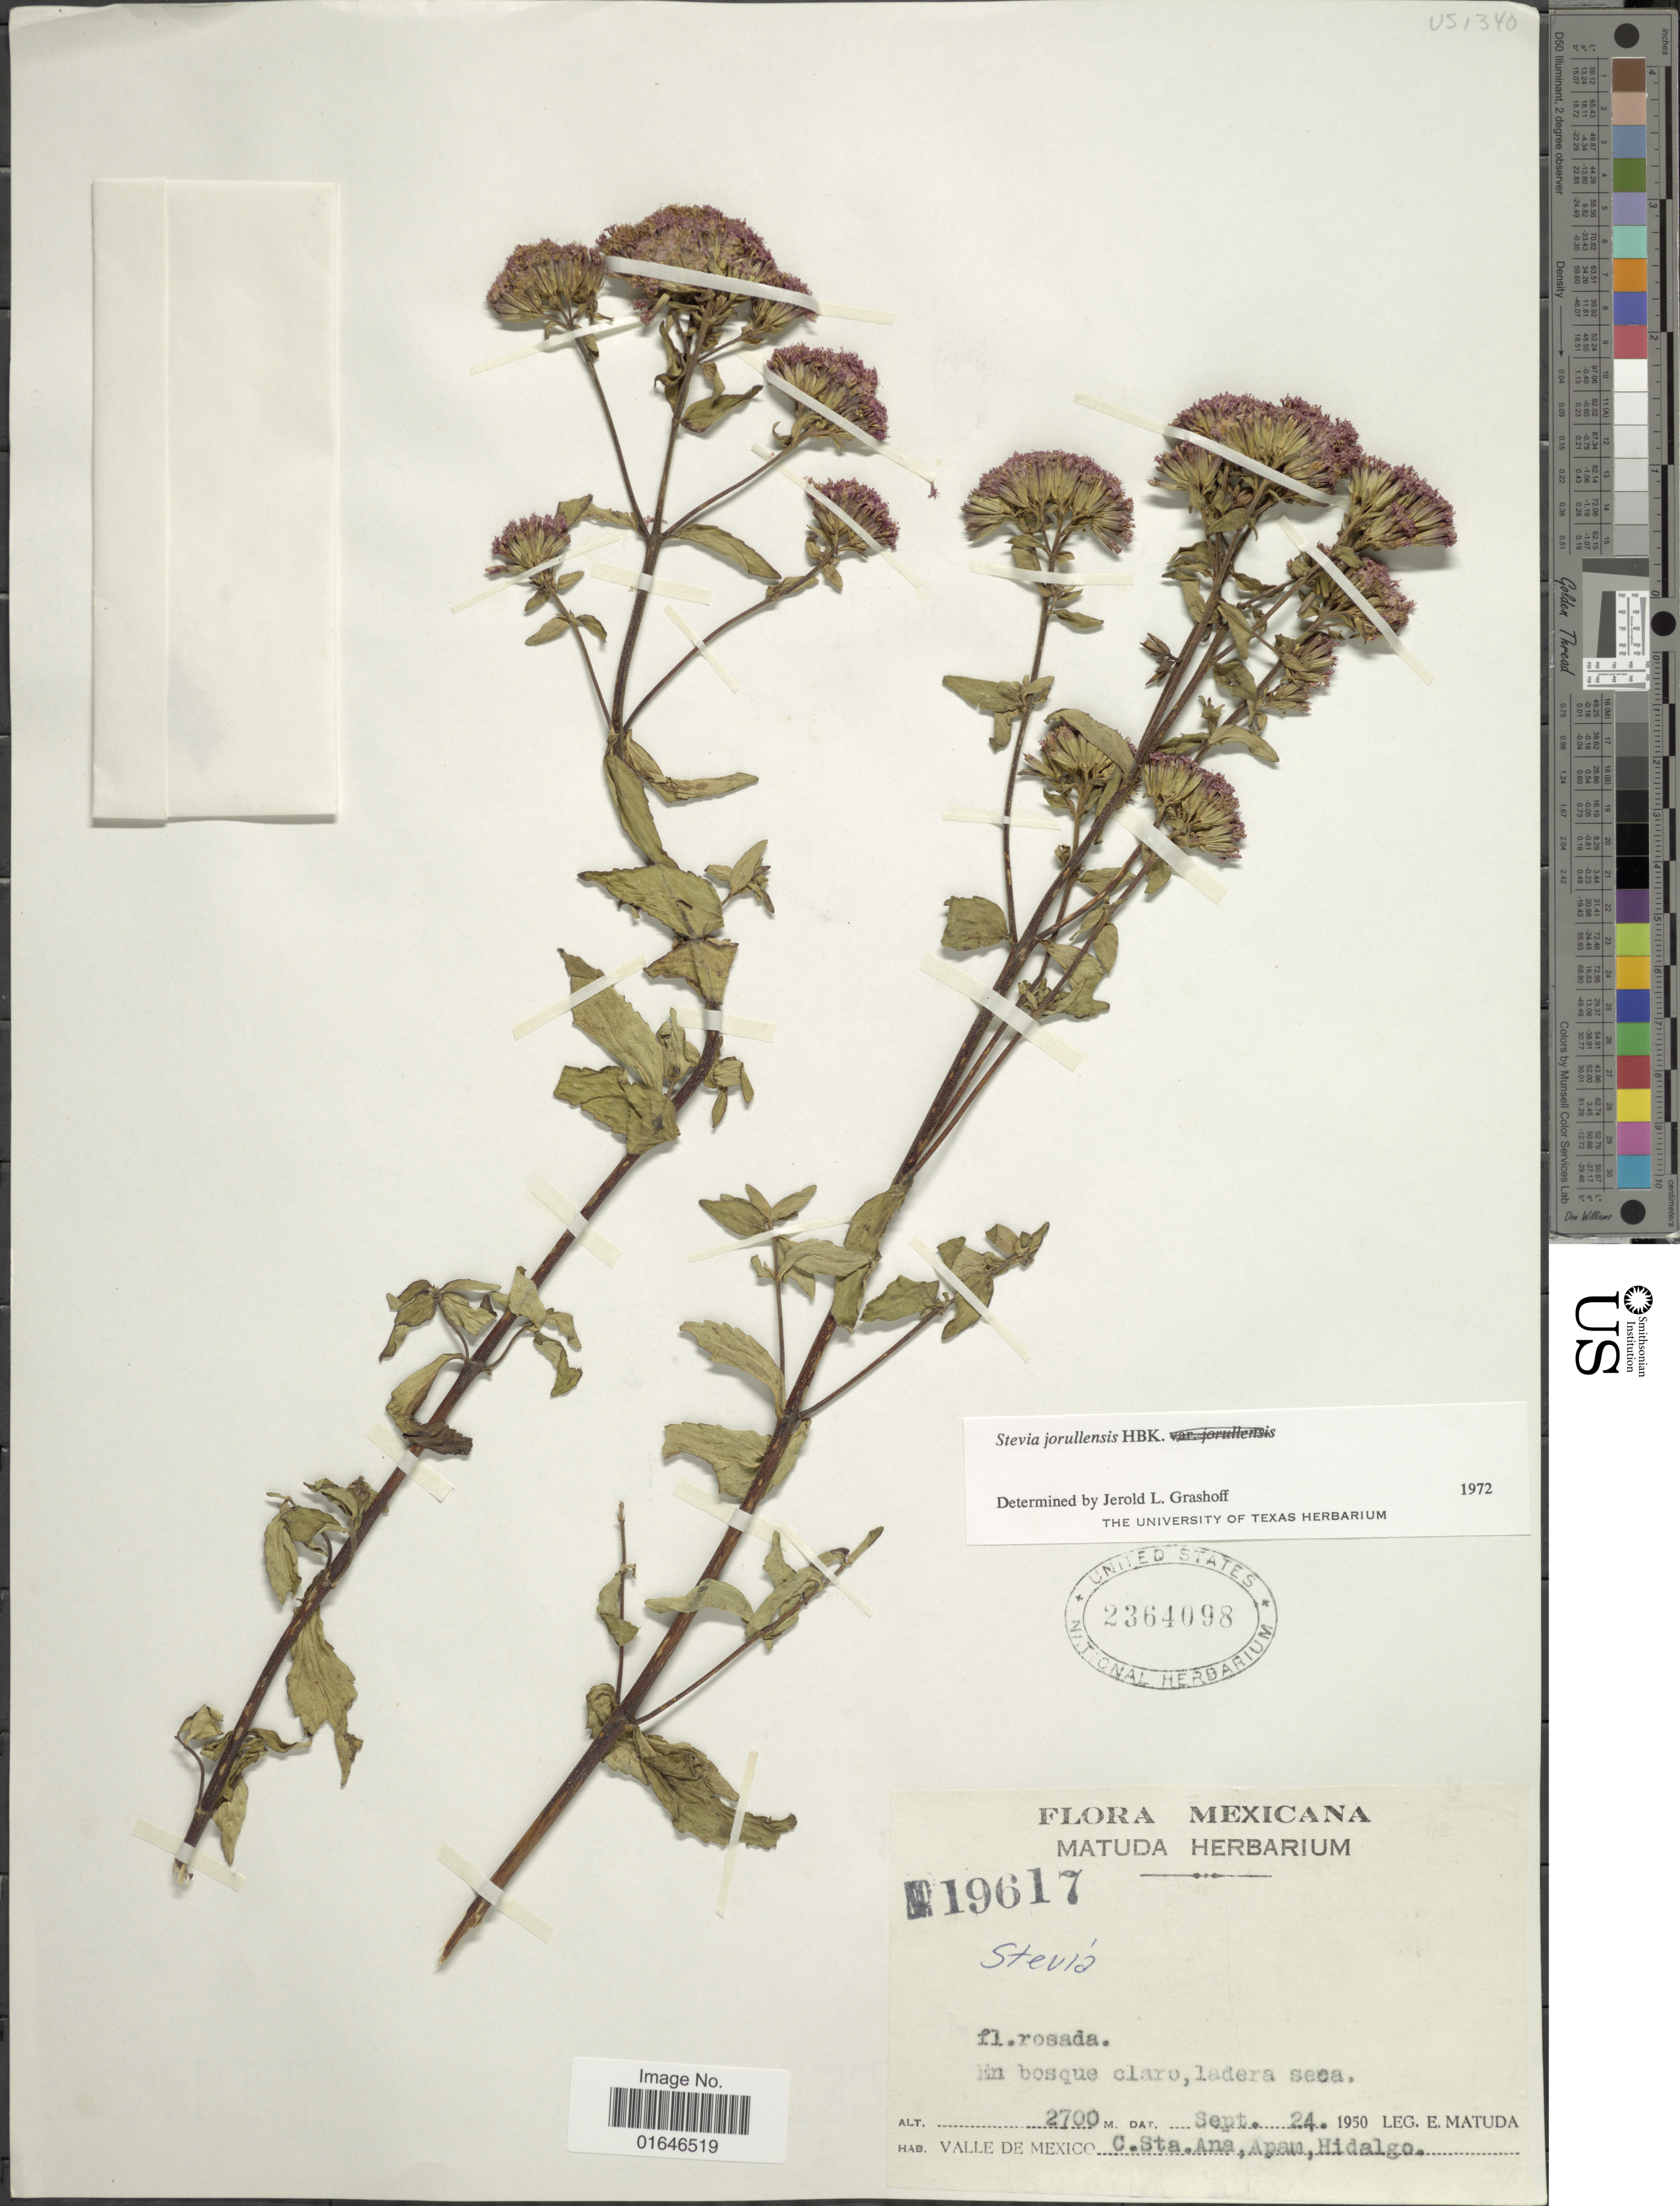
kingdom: Plantae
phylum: Tracheophyta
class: Magnoliopsida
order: Asterales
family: Asteraceae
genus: Stevia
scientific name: Stevia jorullensis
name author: Kunth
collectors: E. Matuda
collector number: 19617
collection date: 1950-09-24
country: Mexico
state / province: Hidalgo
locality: Valle de Mexico, C.Sta. Anna. Apua, Hidalgo.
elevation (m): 2700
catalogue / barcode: US 2364098